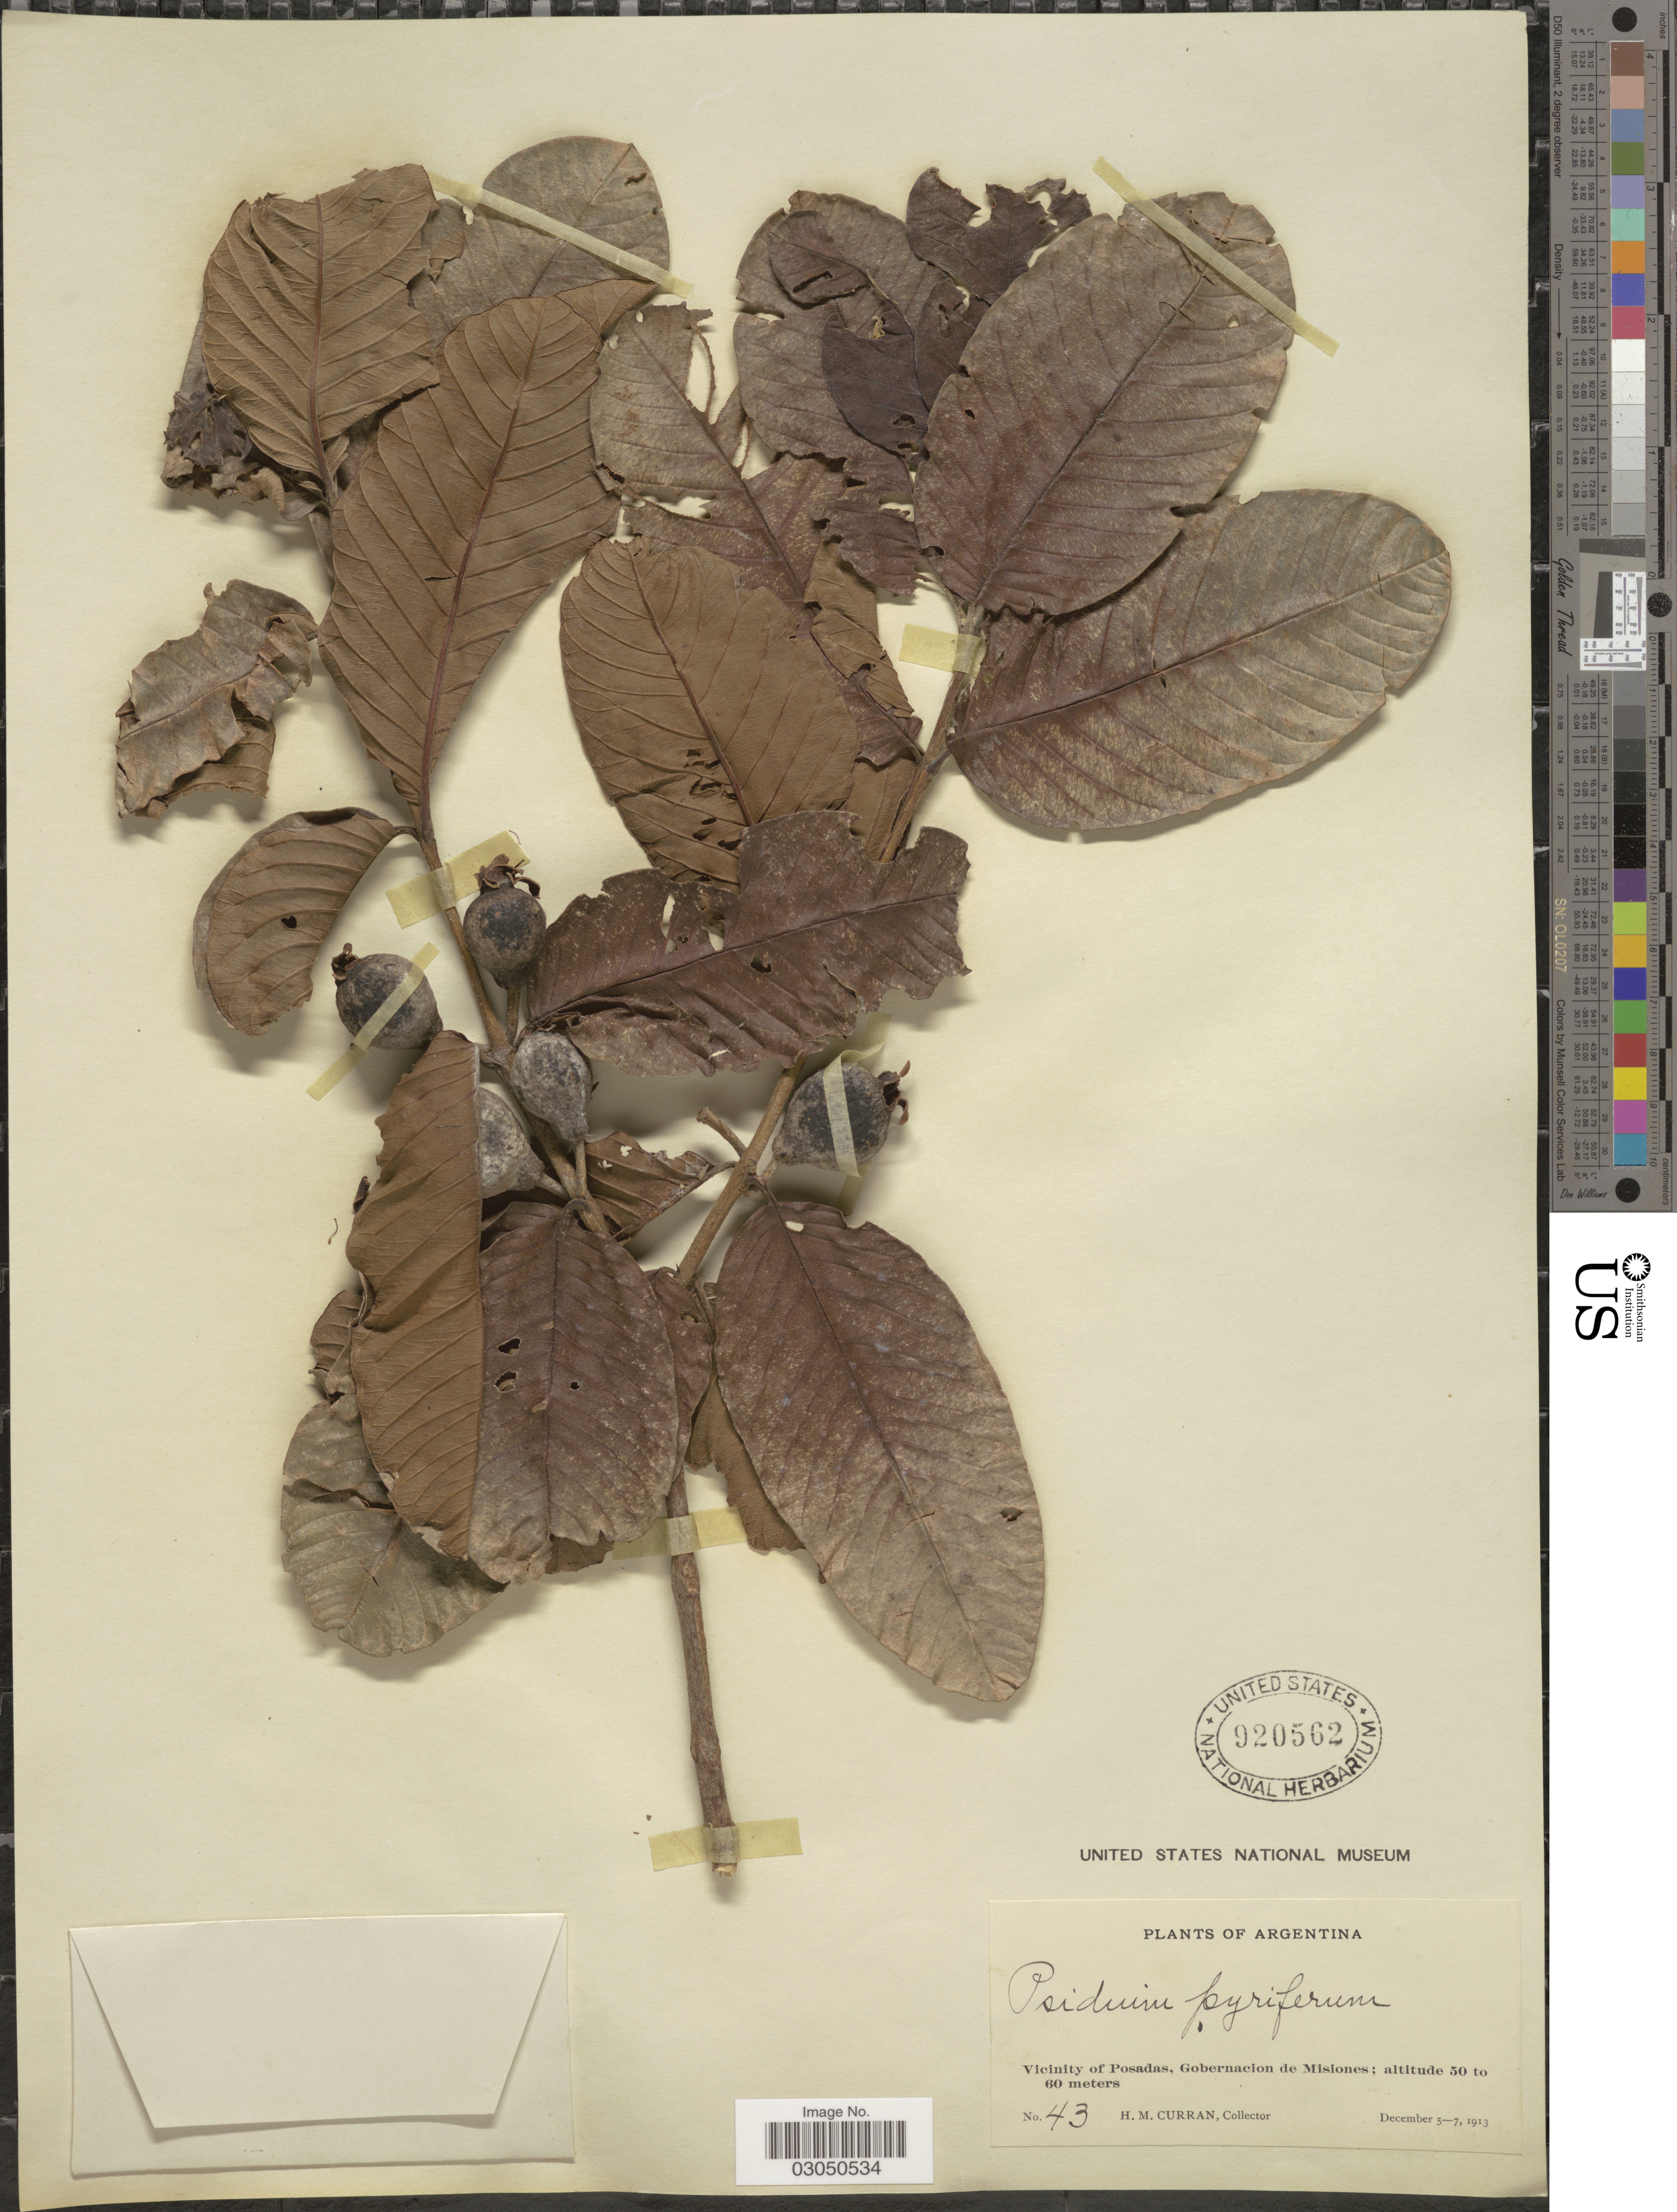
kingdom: Plantae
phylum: Tracheophyta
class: Magnoliopsida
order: Myrtales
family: Myrtaceae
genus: Psidium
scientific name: Psidium guajava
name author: L.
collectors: H. M. Curran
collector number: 43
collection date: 1913-12-05/1913-12-07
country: Argentina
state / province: Misiones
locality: Vicinity of Posadas, Gobernacion de Misiones.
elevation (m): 50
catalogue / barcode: US 920562